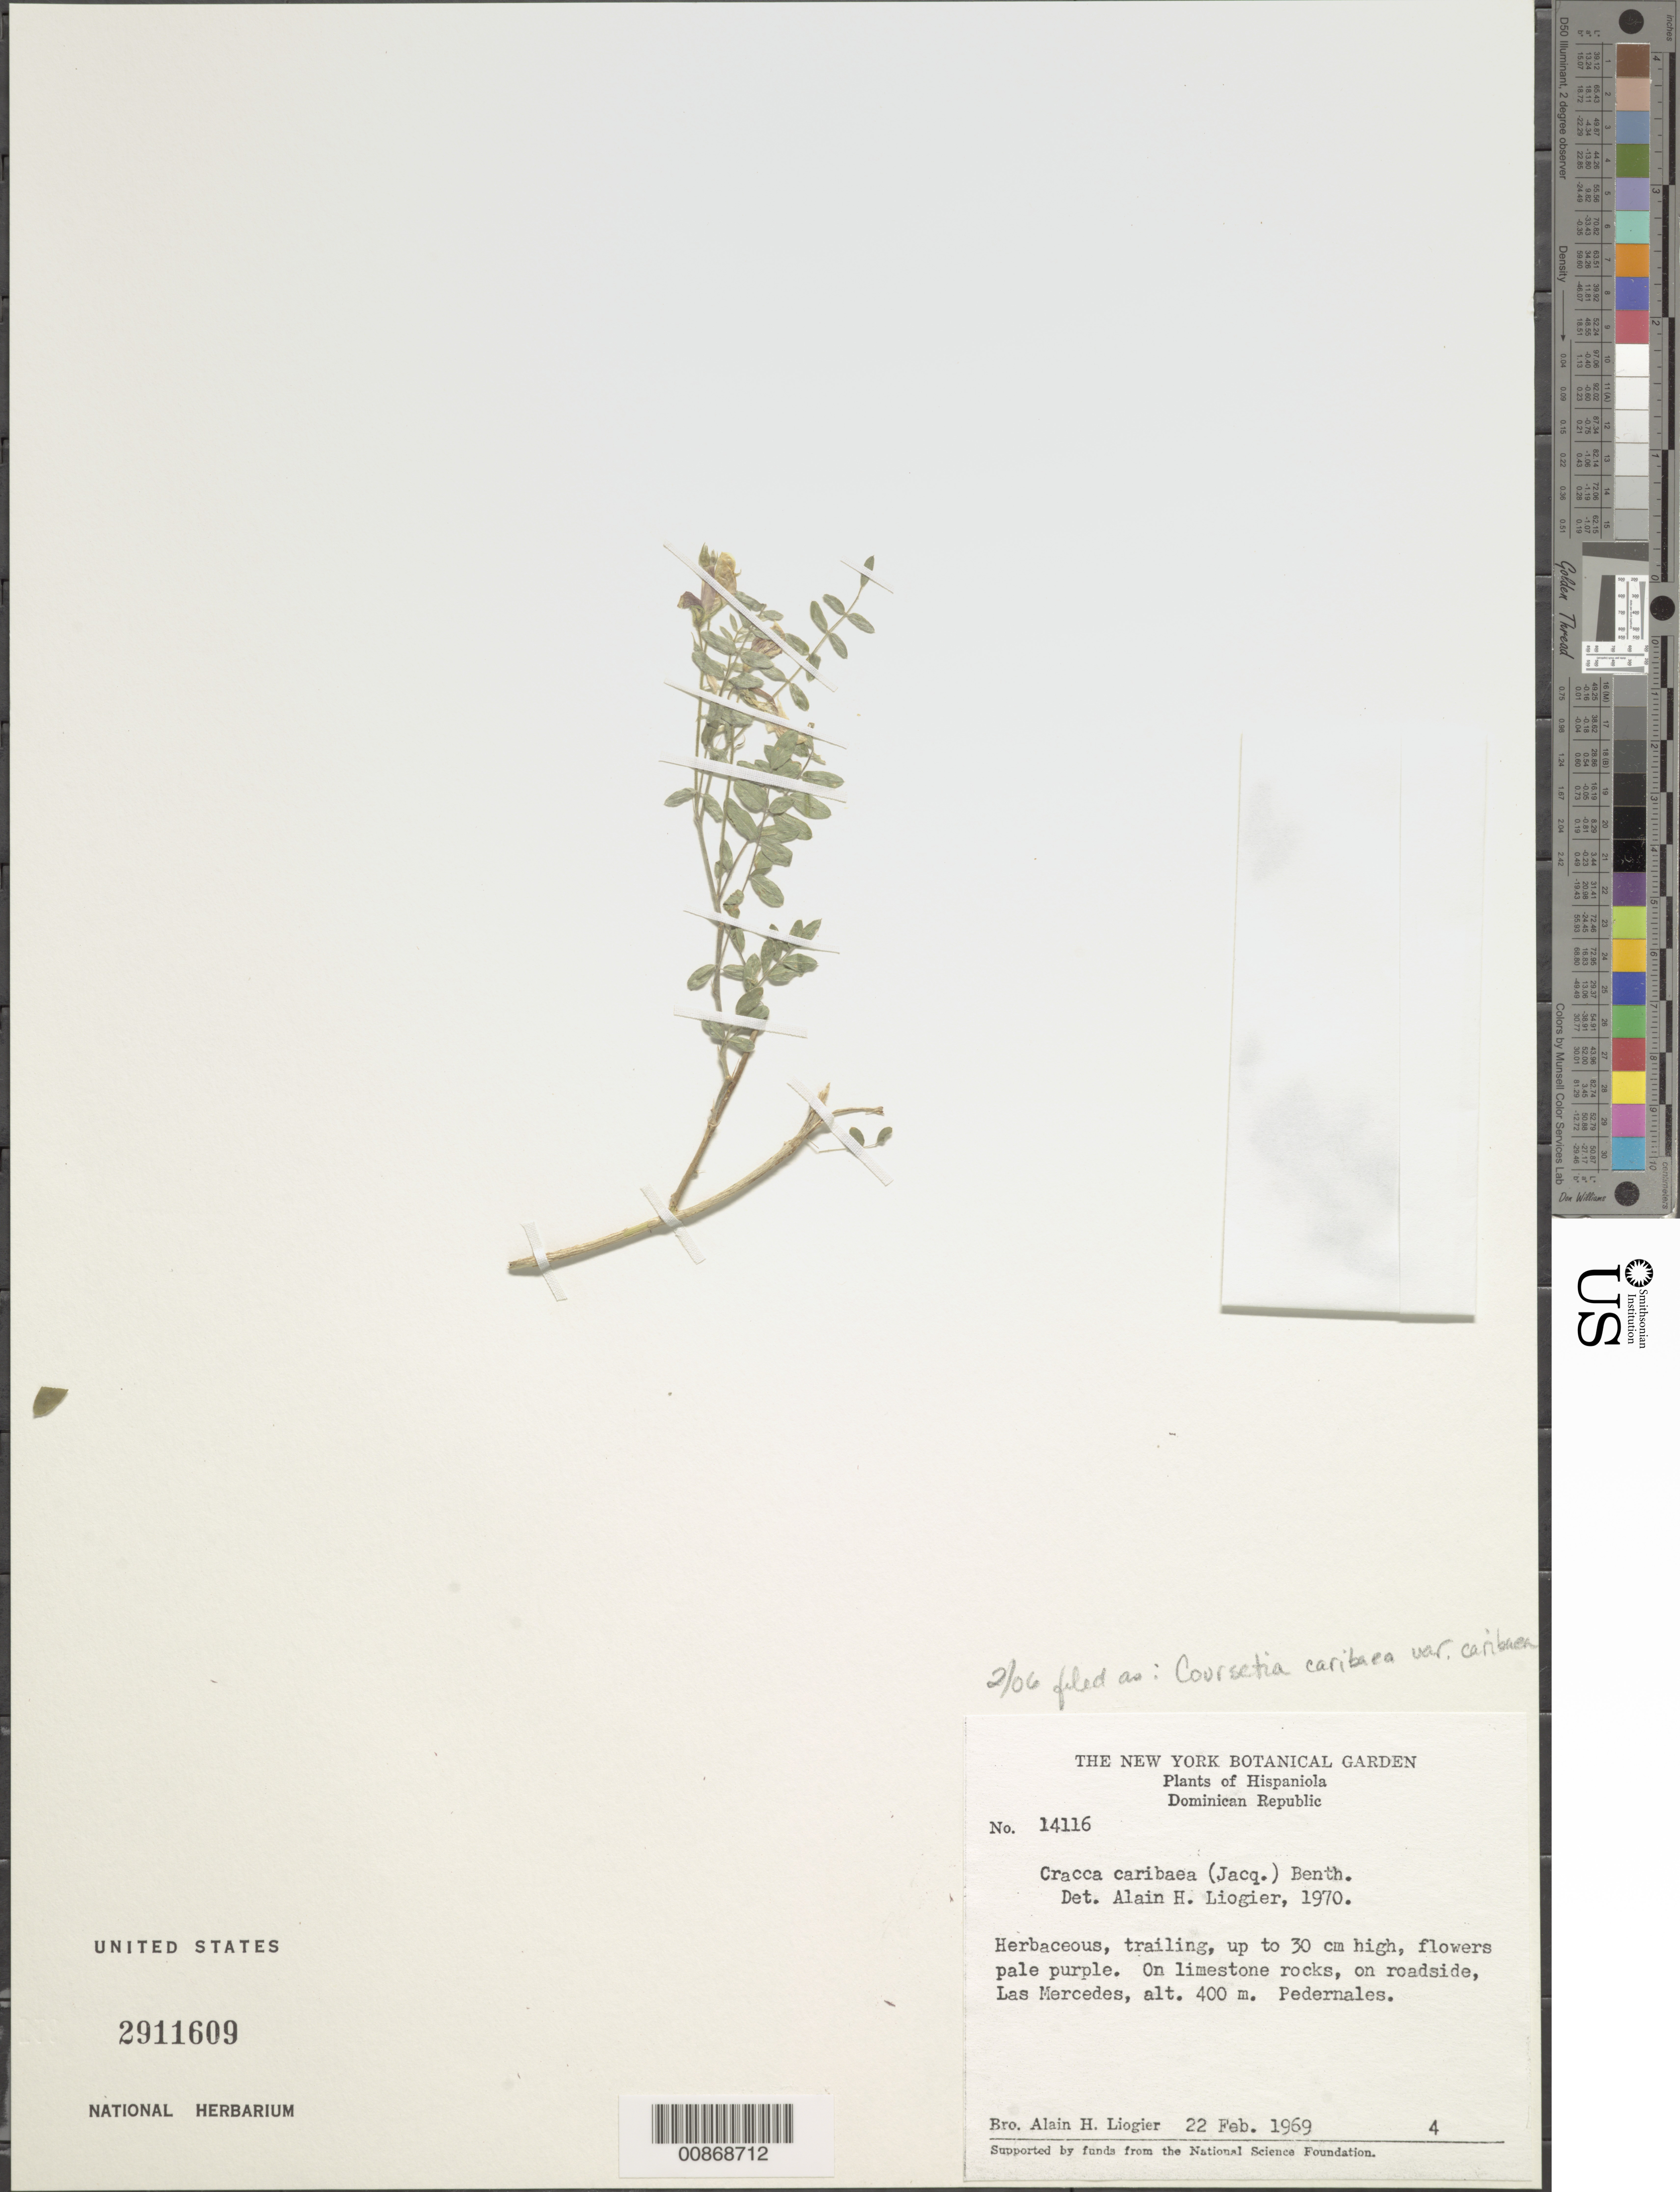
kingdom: Plantae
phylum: Tracheophyta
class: Magnoliopsida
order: Fabales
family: Fabaceae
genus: Coursetia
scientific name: Coursetia caribaea var. caribaea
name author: (Jacq.) Lavin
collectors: A. H. Liogier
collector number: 14116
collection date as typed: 22 Feb 1969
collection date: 1969-02-22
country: Dominican Republic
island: Hispaniola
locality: Las Mercedes. Pedernales.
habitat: On limestone rocks, on roadside.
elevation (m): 400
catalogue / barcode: US 2911609